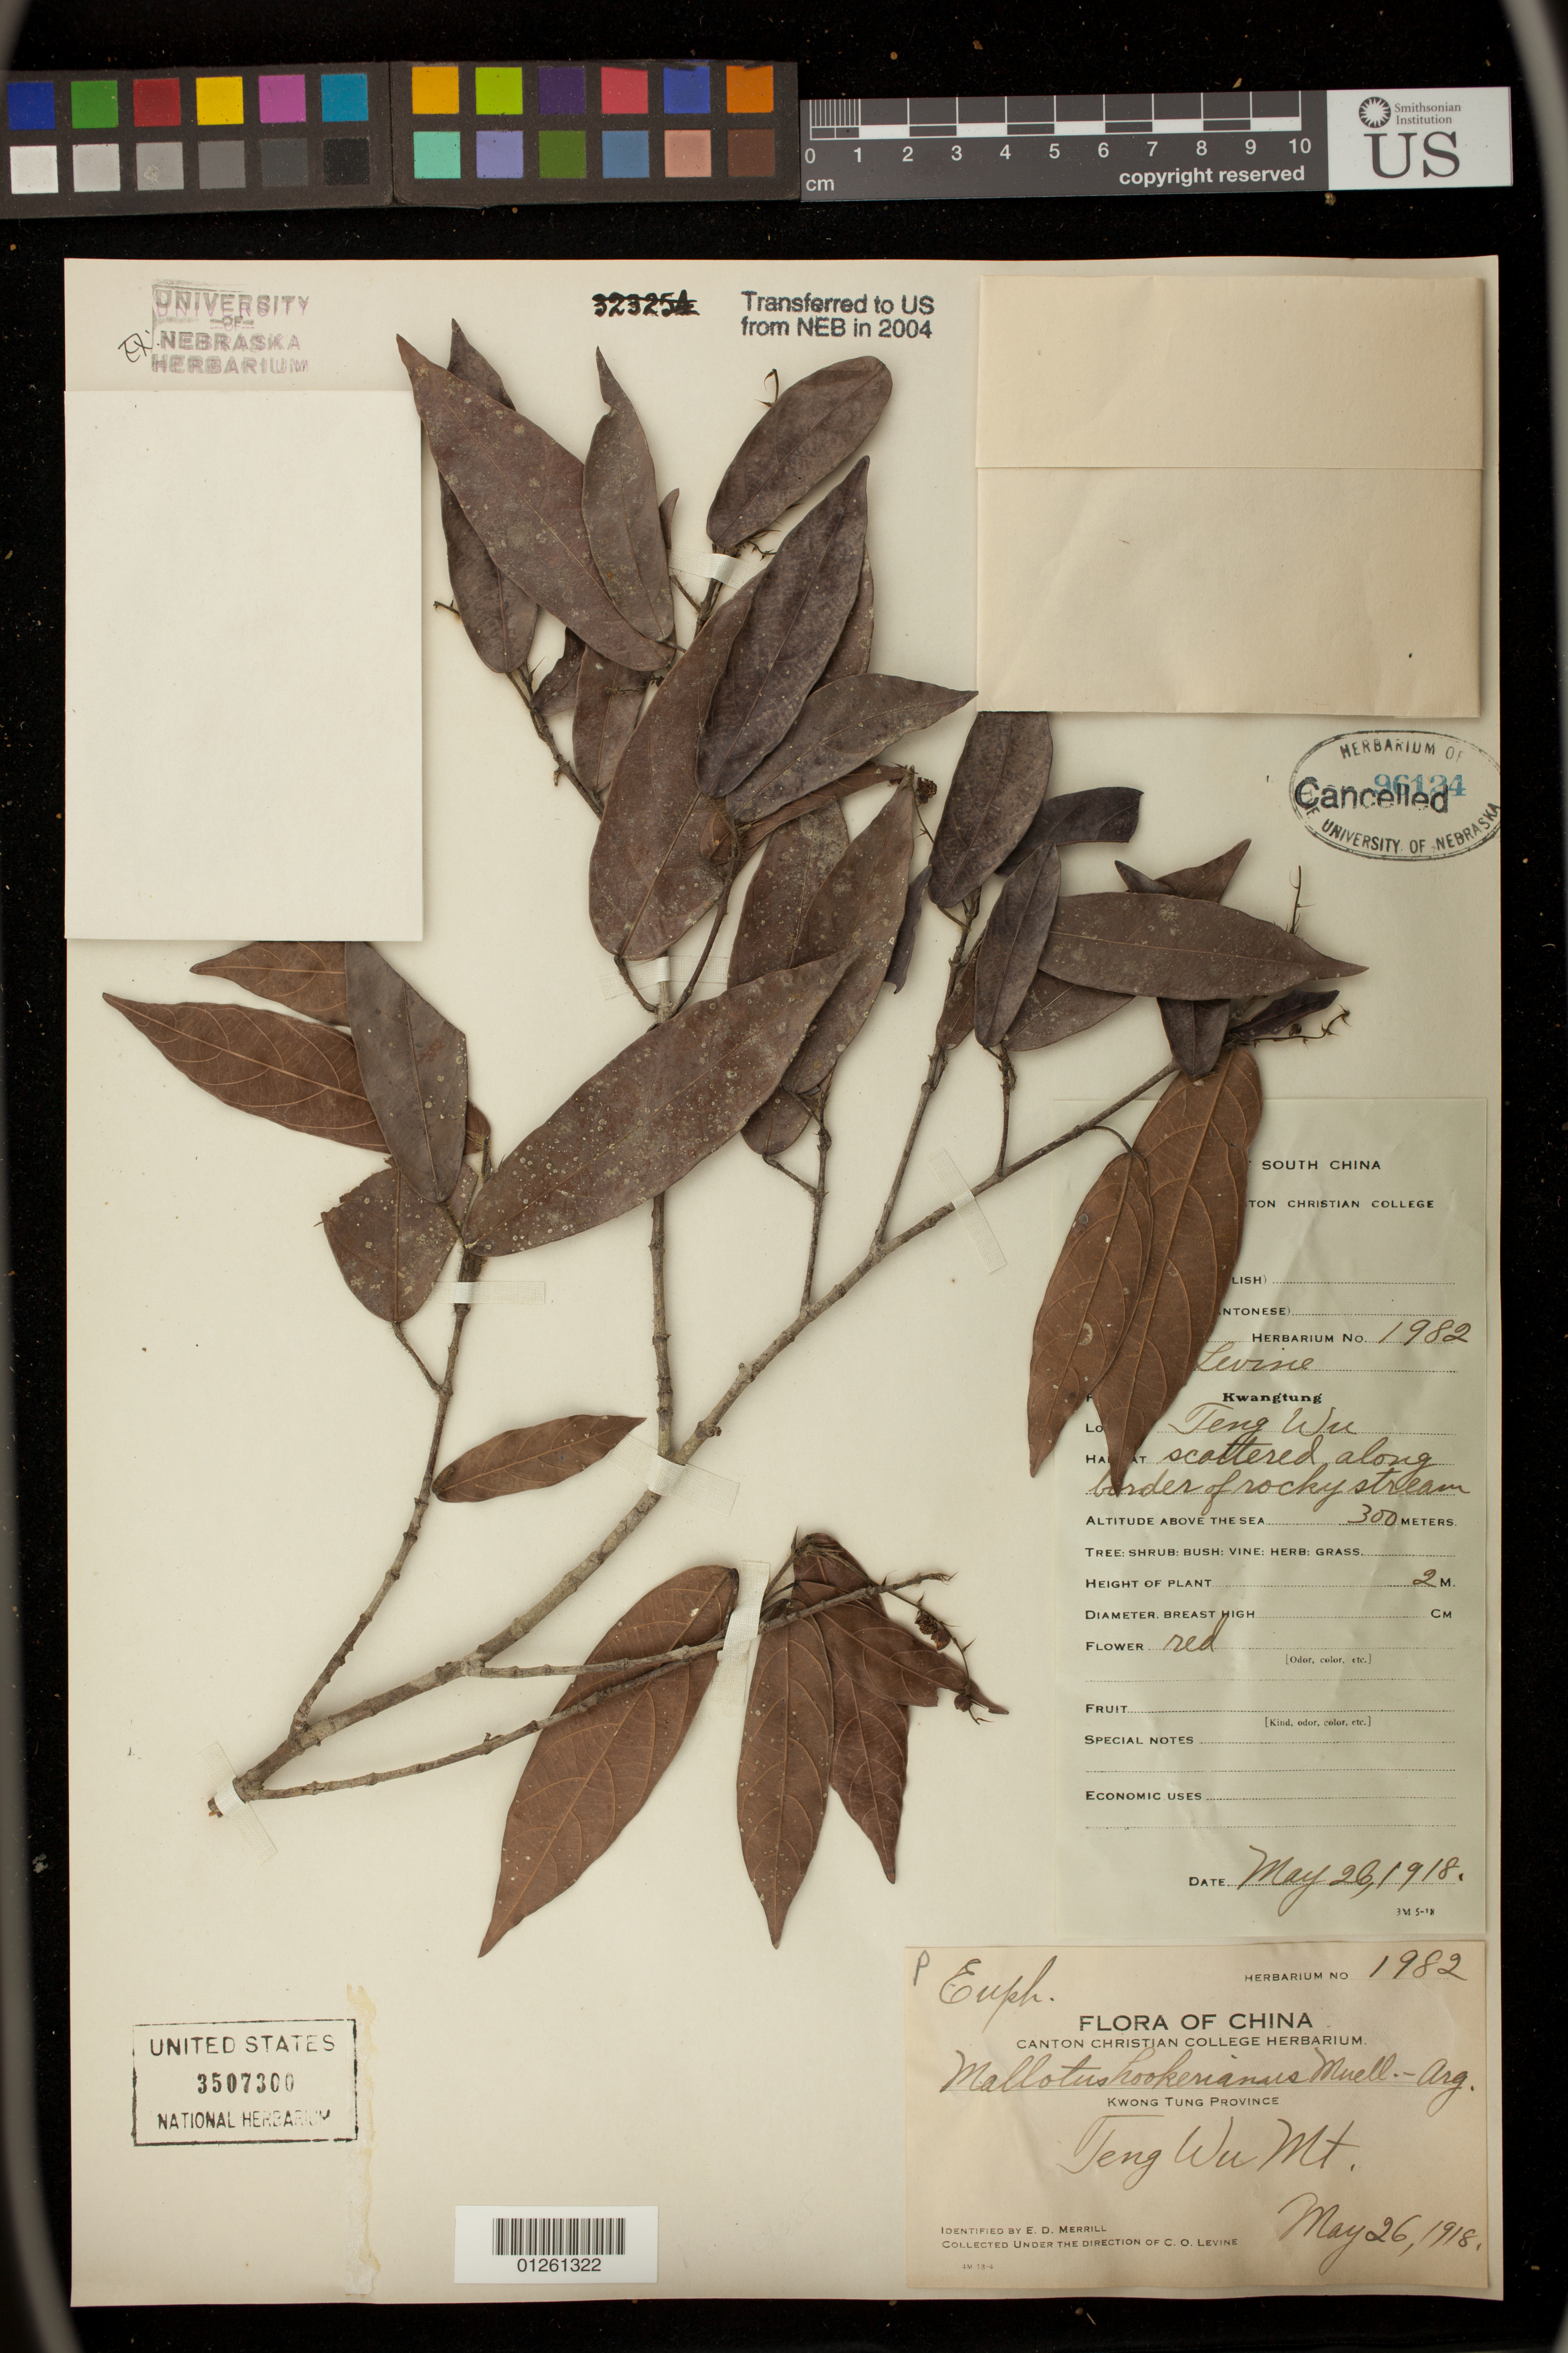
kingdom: Plantae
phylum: Tracheophyta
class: Magnoliopsida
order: Malpighiales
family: Euphorbiaceae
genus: Hancea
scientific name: Hancea hookeriana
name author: Seem.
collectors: E. D. Merrill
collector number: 1982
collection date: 1918-05-26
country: China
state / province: Guangdong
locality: teng Wu Mt., Kwong Tung Province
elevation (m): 300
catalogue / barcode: US 3507300